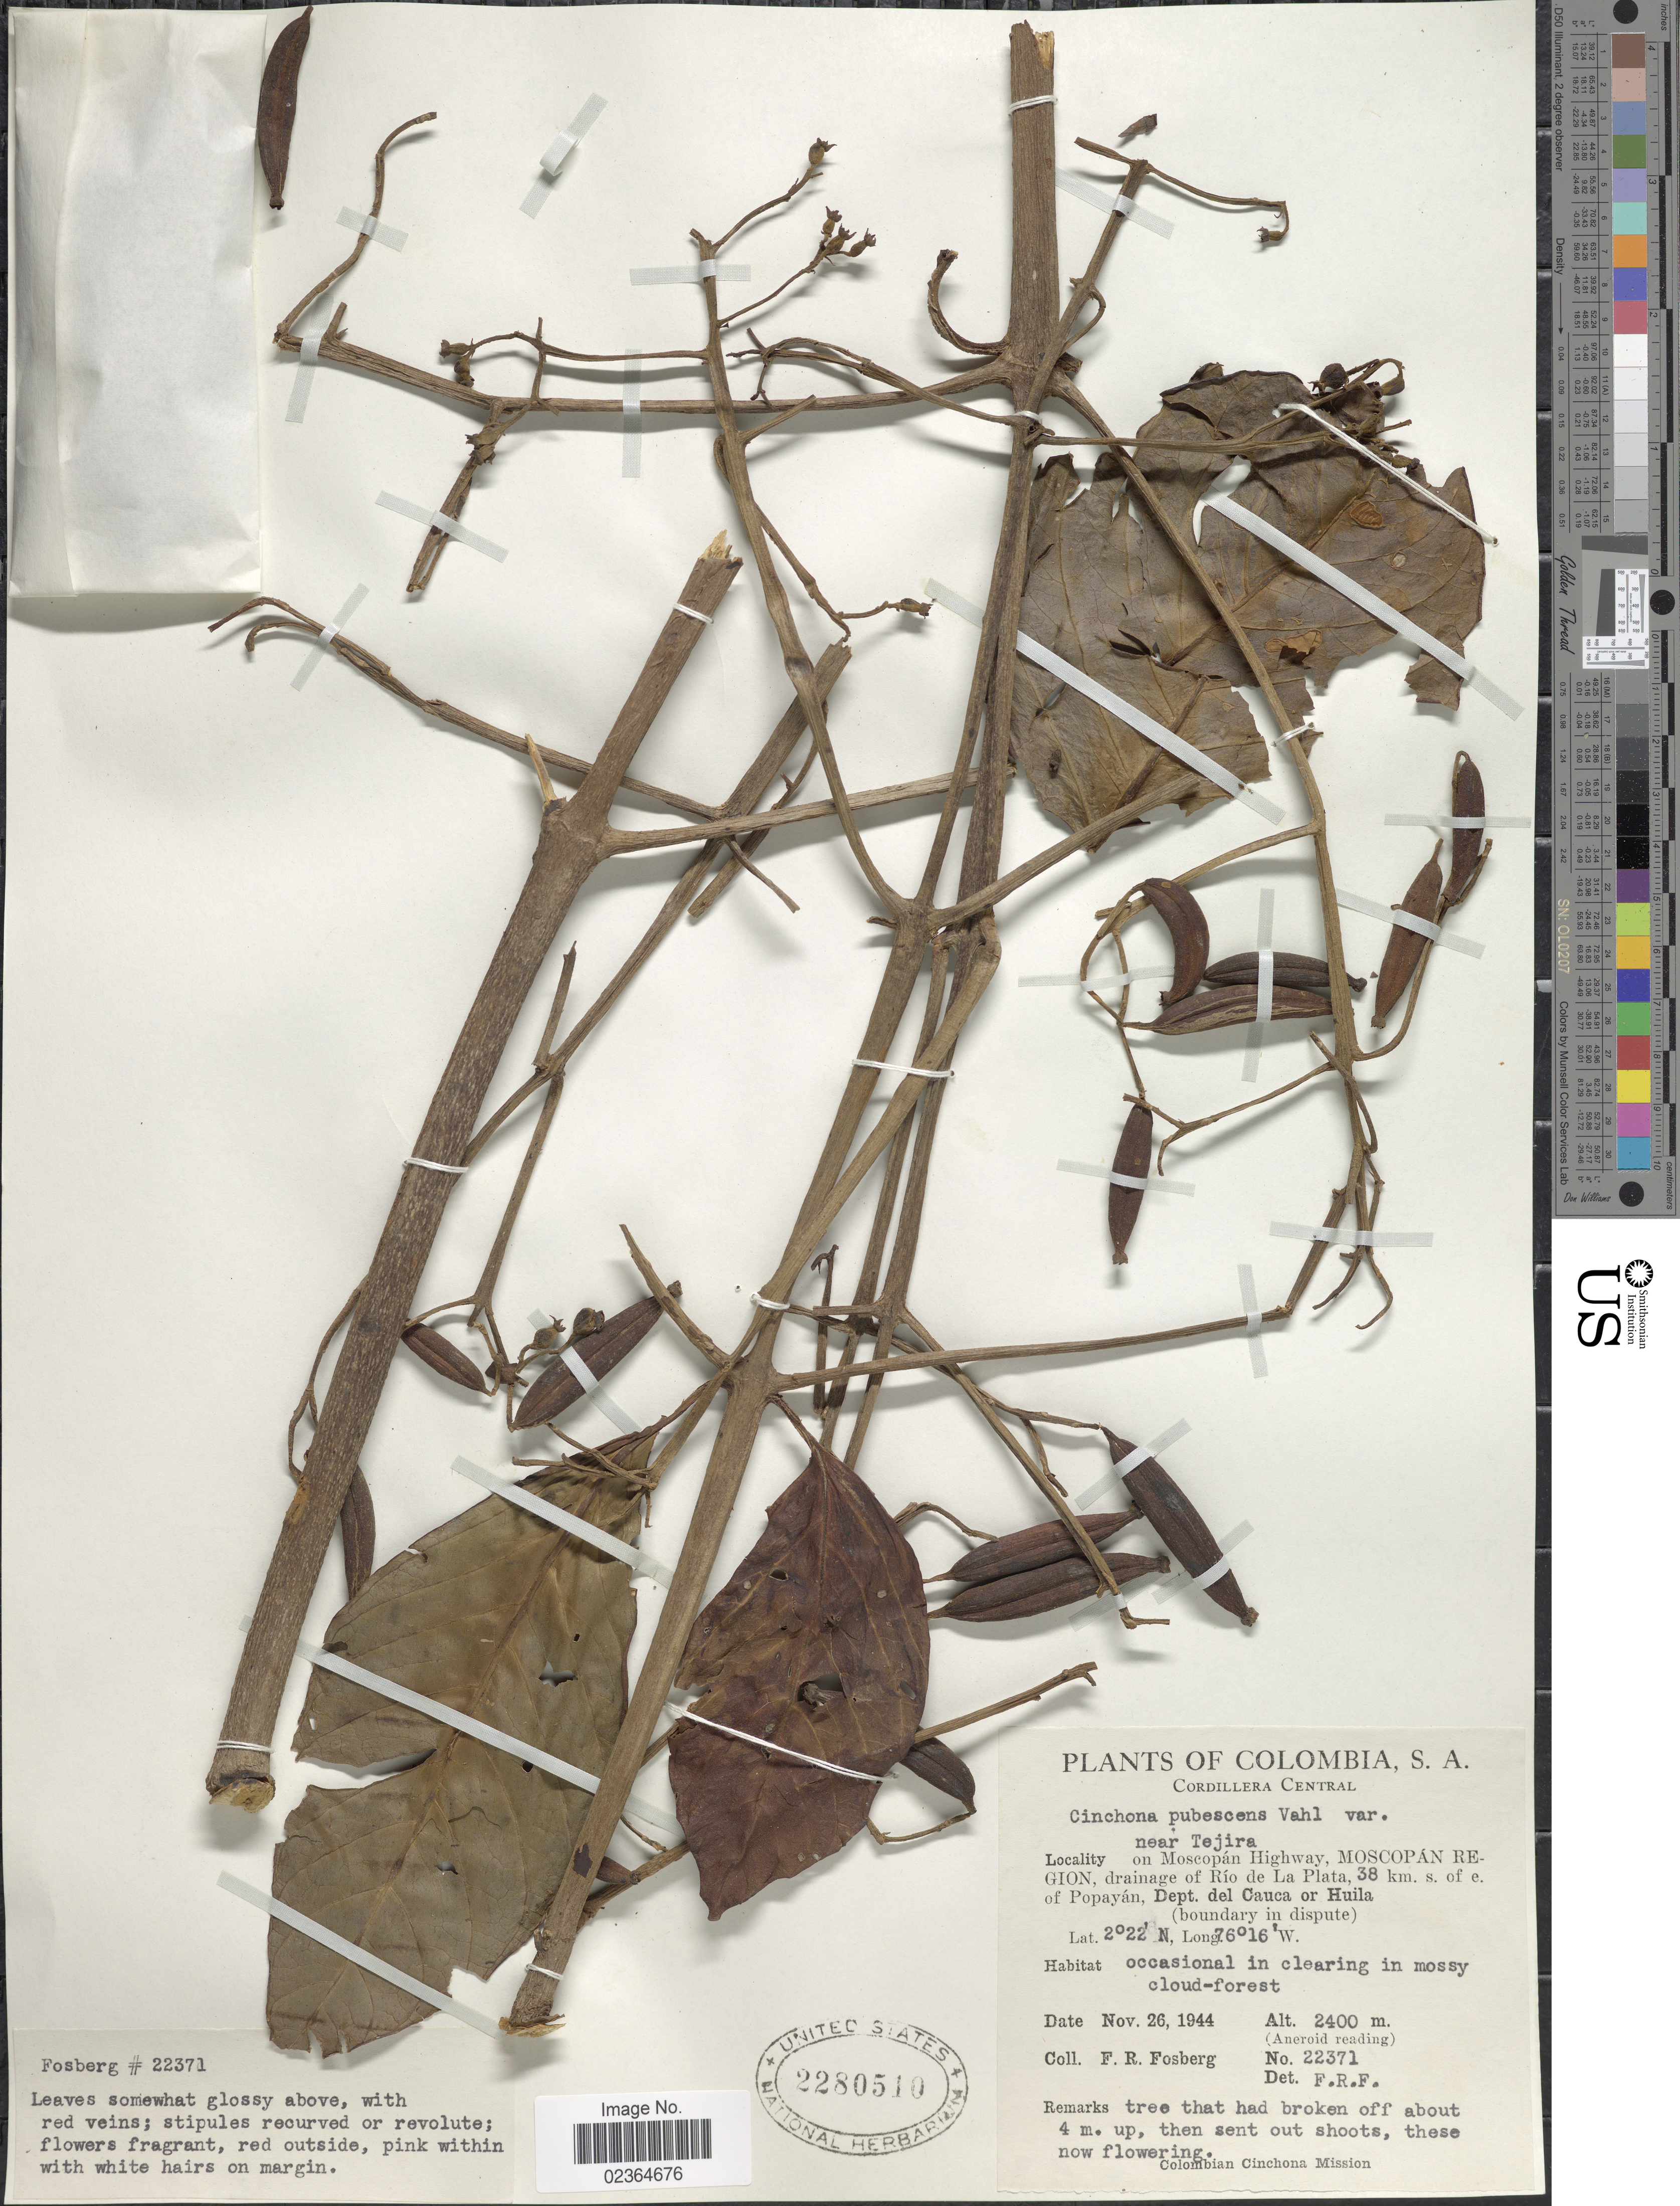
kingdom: Plantae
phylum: Tracheophyta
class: Magnoliopsida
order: Gentianales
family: Rubiaceae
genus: Cinchona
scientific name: Cinchona pubescens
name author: Vahl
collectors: F. R. Fosberg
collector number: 22371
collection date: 1944-11-26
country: Colombia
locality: Cordillera Central. near Tejira. on Moscopán Highway, Moscopán Region, drainage of Río de La Plata, 38km. s. of e. of Popayán, Dept. del Cauca or Huila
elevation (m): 2400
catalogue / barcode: US 2280510